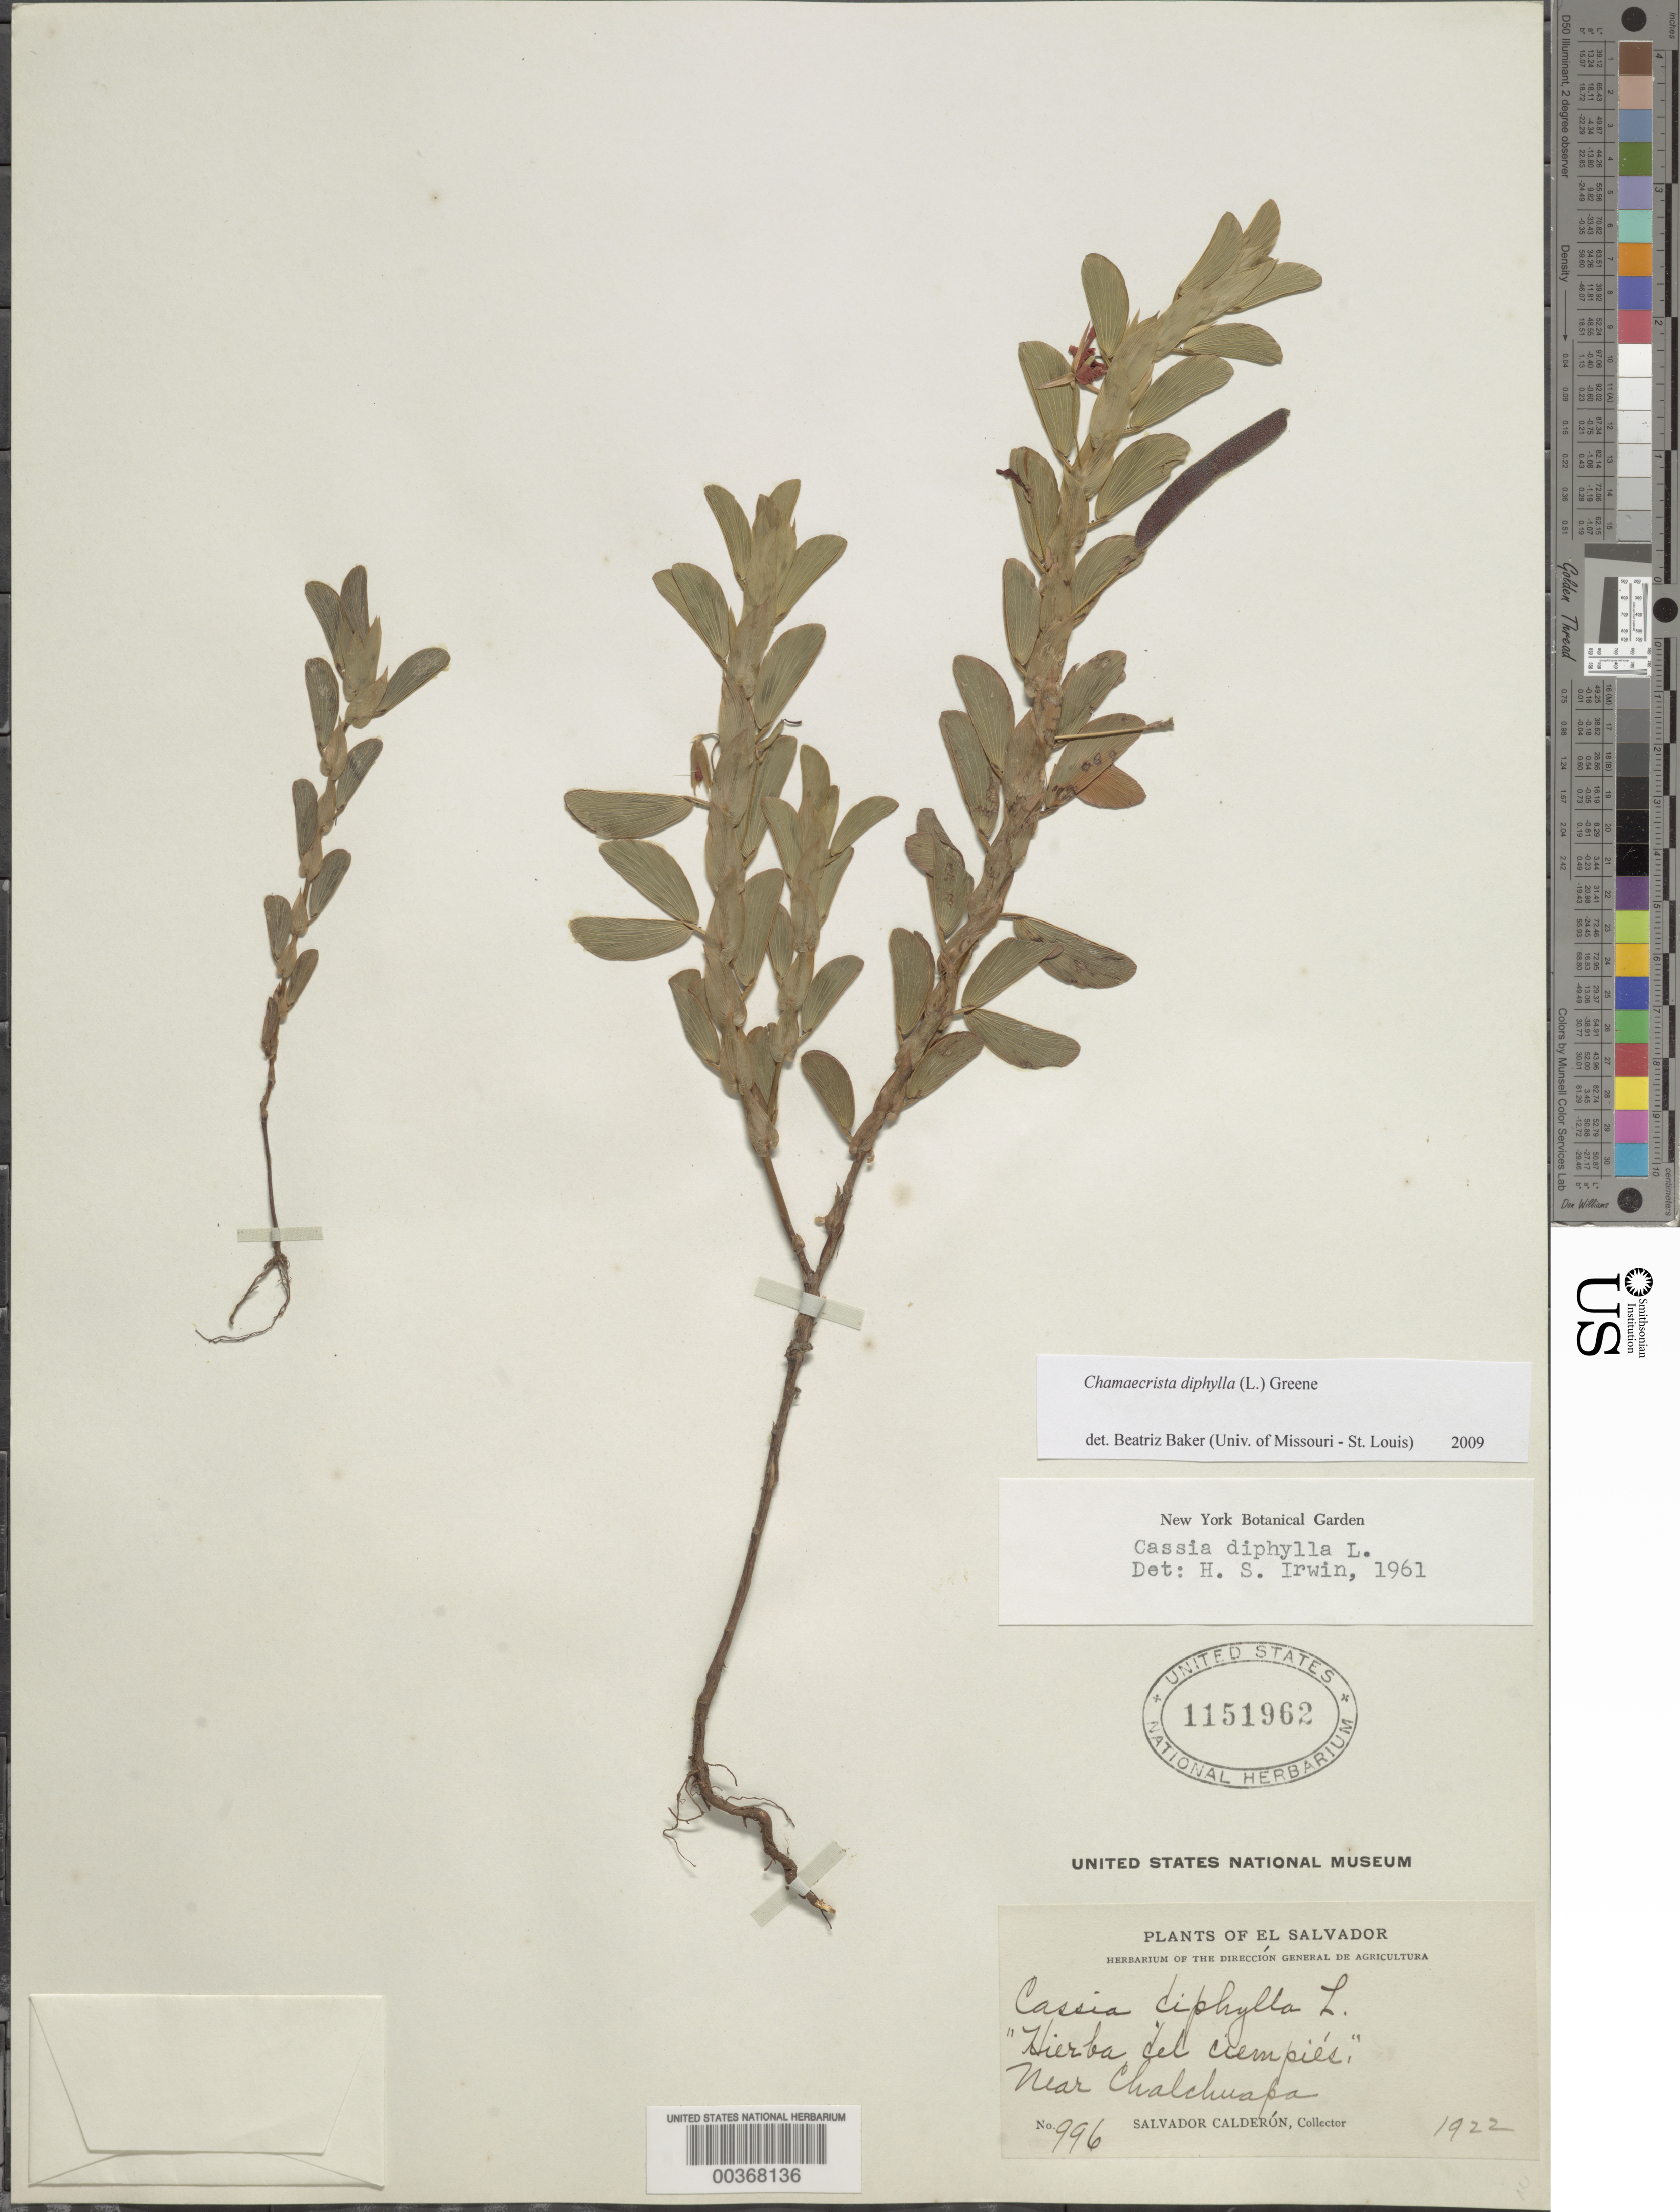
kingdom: Plantae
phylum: Tracheophyta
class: Magnoliopsida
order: Fabales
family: Fabaceae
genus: Chamaecrista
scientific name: Chamaecrista diphylla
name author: (L.) Greene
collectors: S. Calderón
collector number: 996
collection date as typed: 1922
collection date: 1922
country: El Salvador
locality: Near chalchuapa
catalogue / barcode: US 1151962